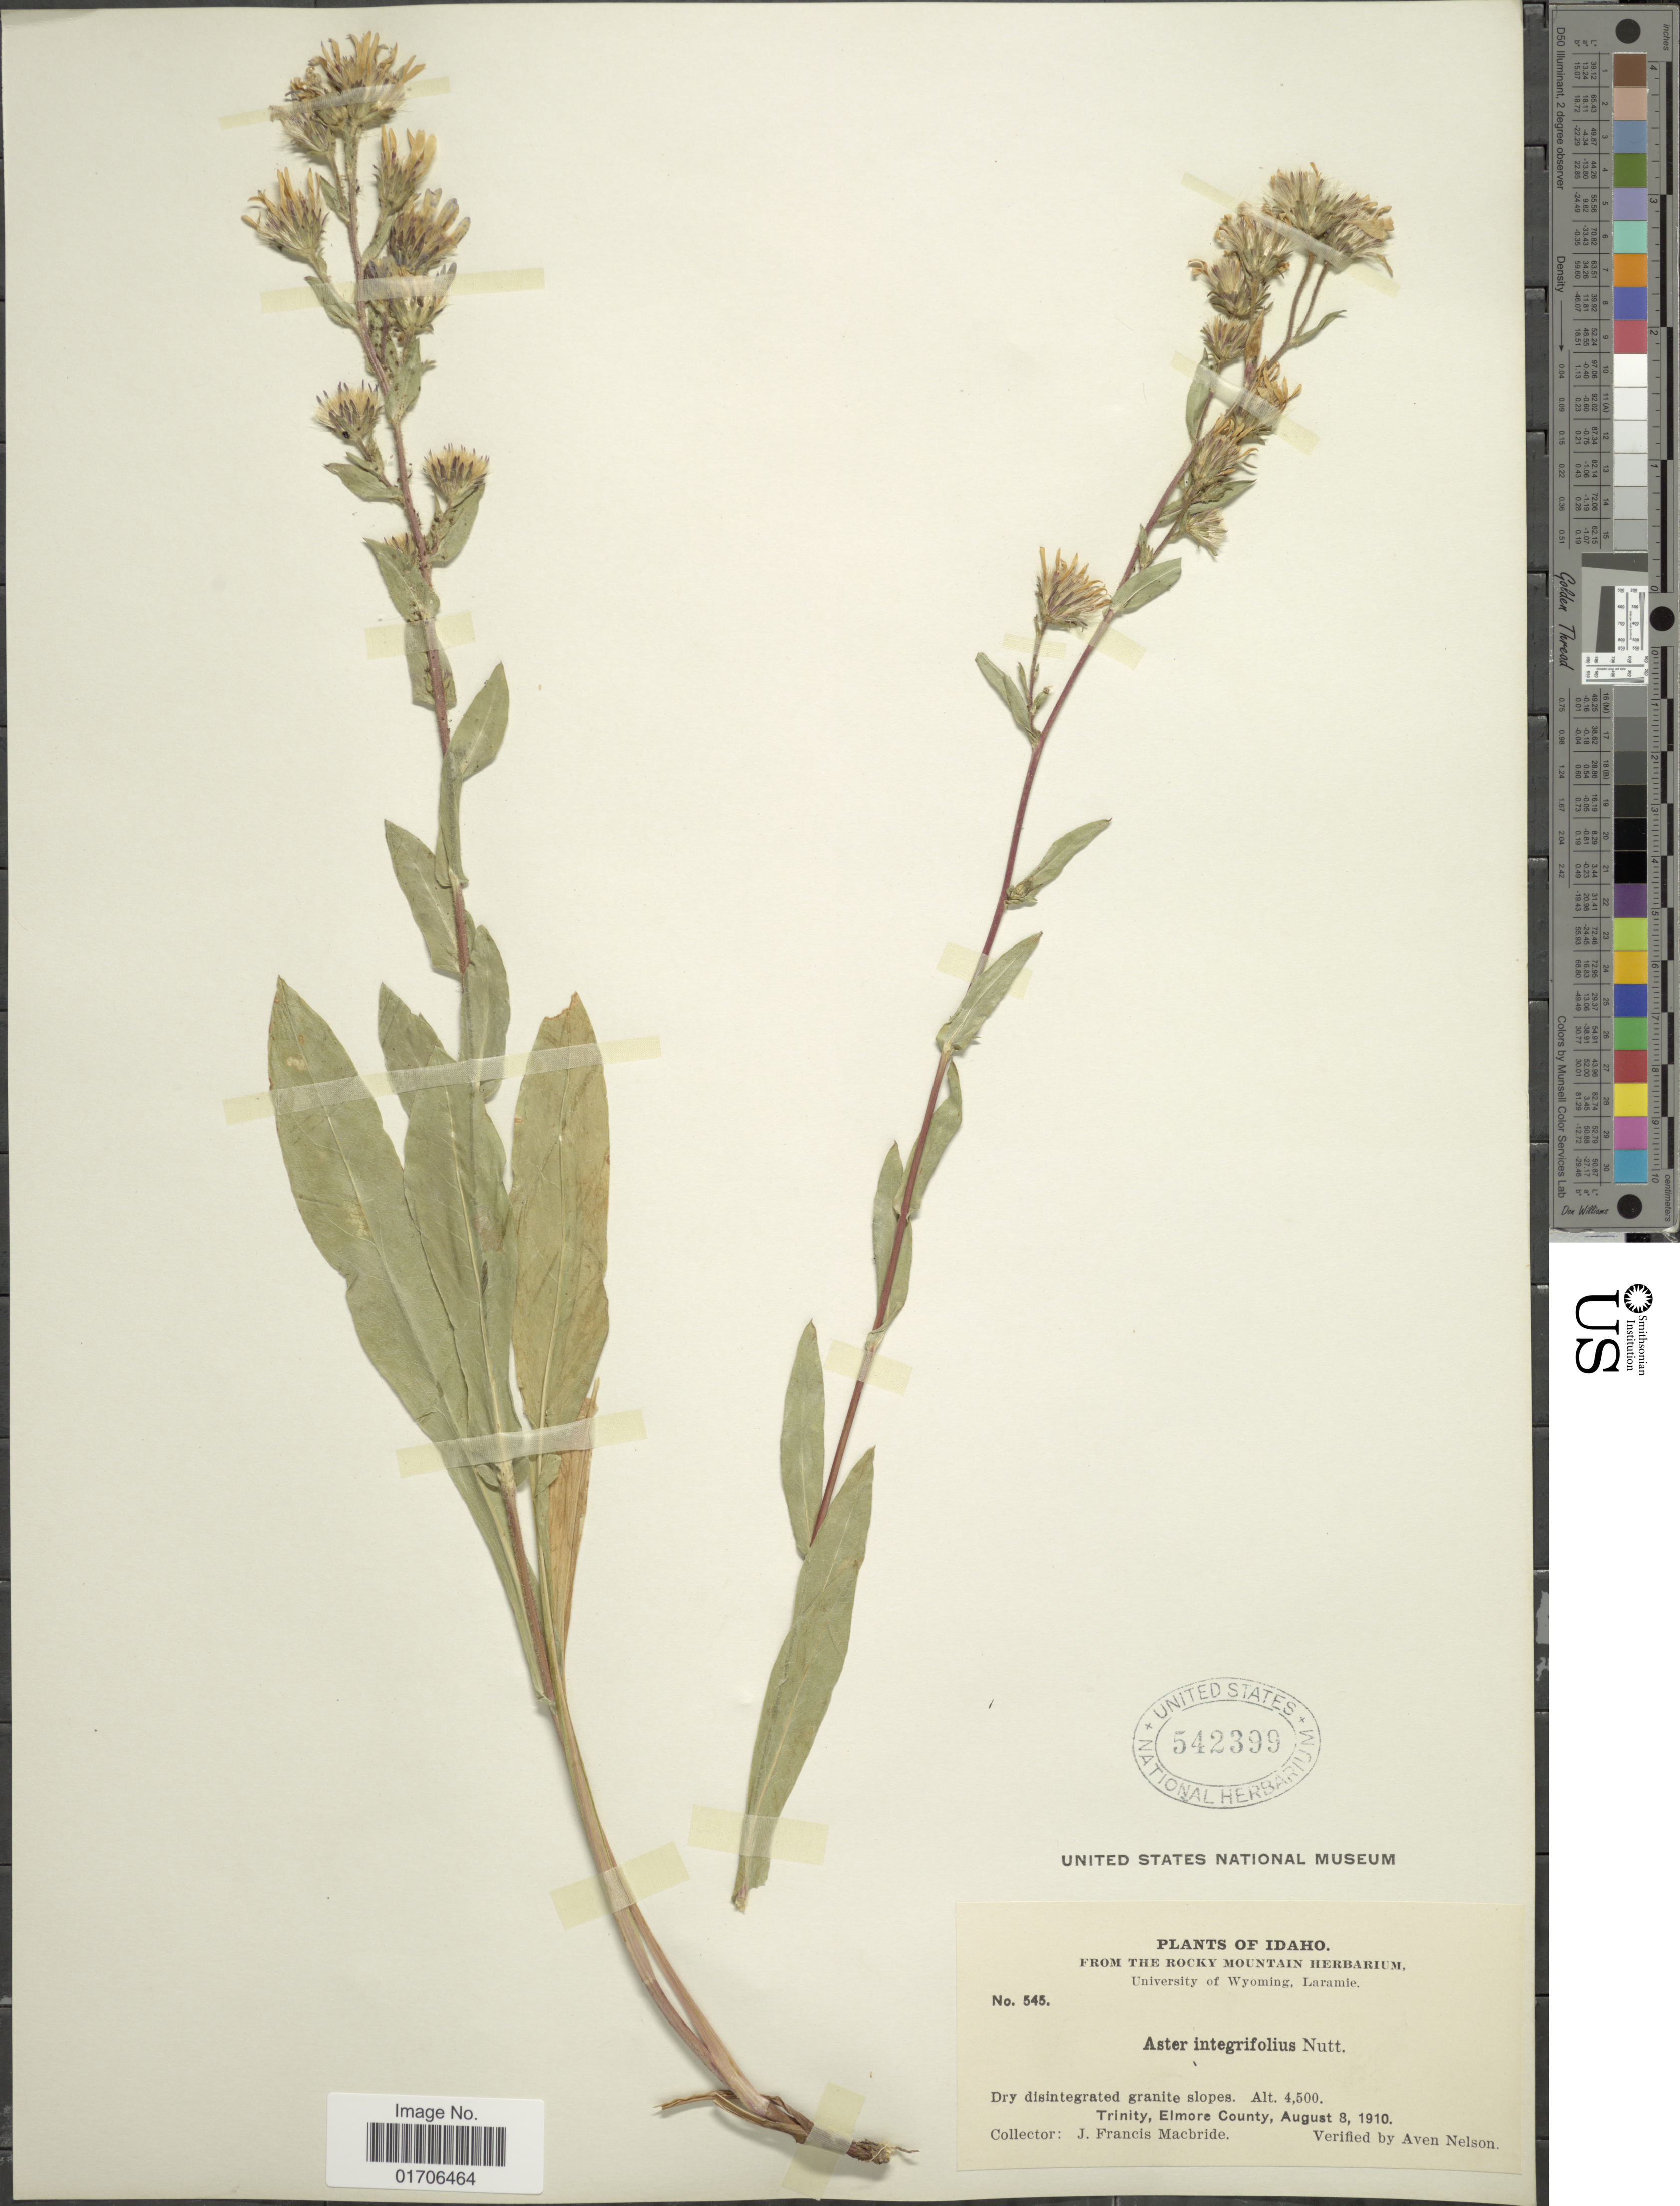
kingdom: Plantae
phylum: Tracheophyta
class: Magnoliopsida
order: Asterales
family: Asteraceae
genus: Eurybia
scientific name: Eurybia integrifolia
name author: (Nutt.) G.L. Nesom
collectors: J. F. Macbride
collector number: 545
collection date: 1910-08-08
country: United States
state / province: Idaho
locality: Trinity, Elmore County.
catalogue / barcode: US 542399